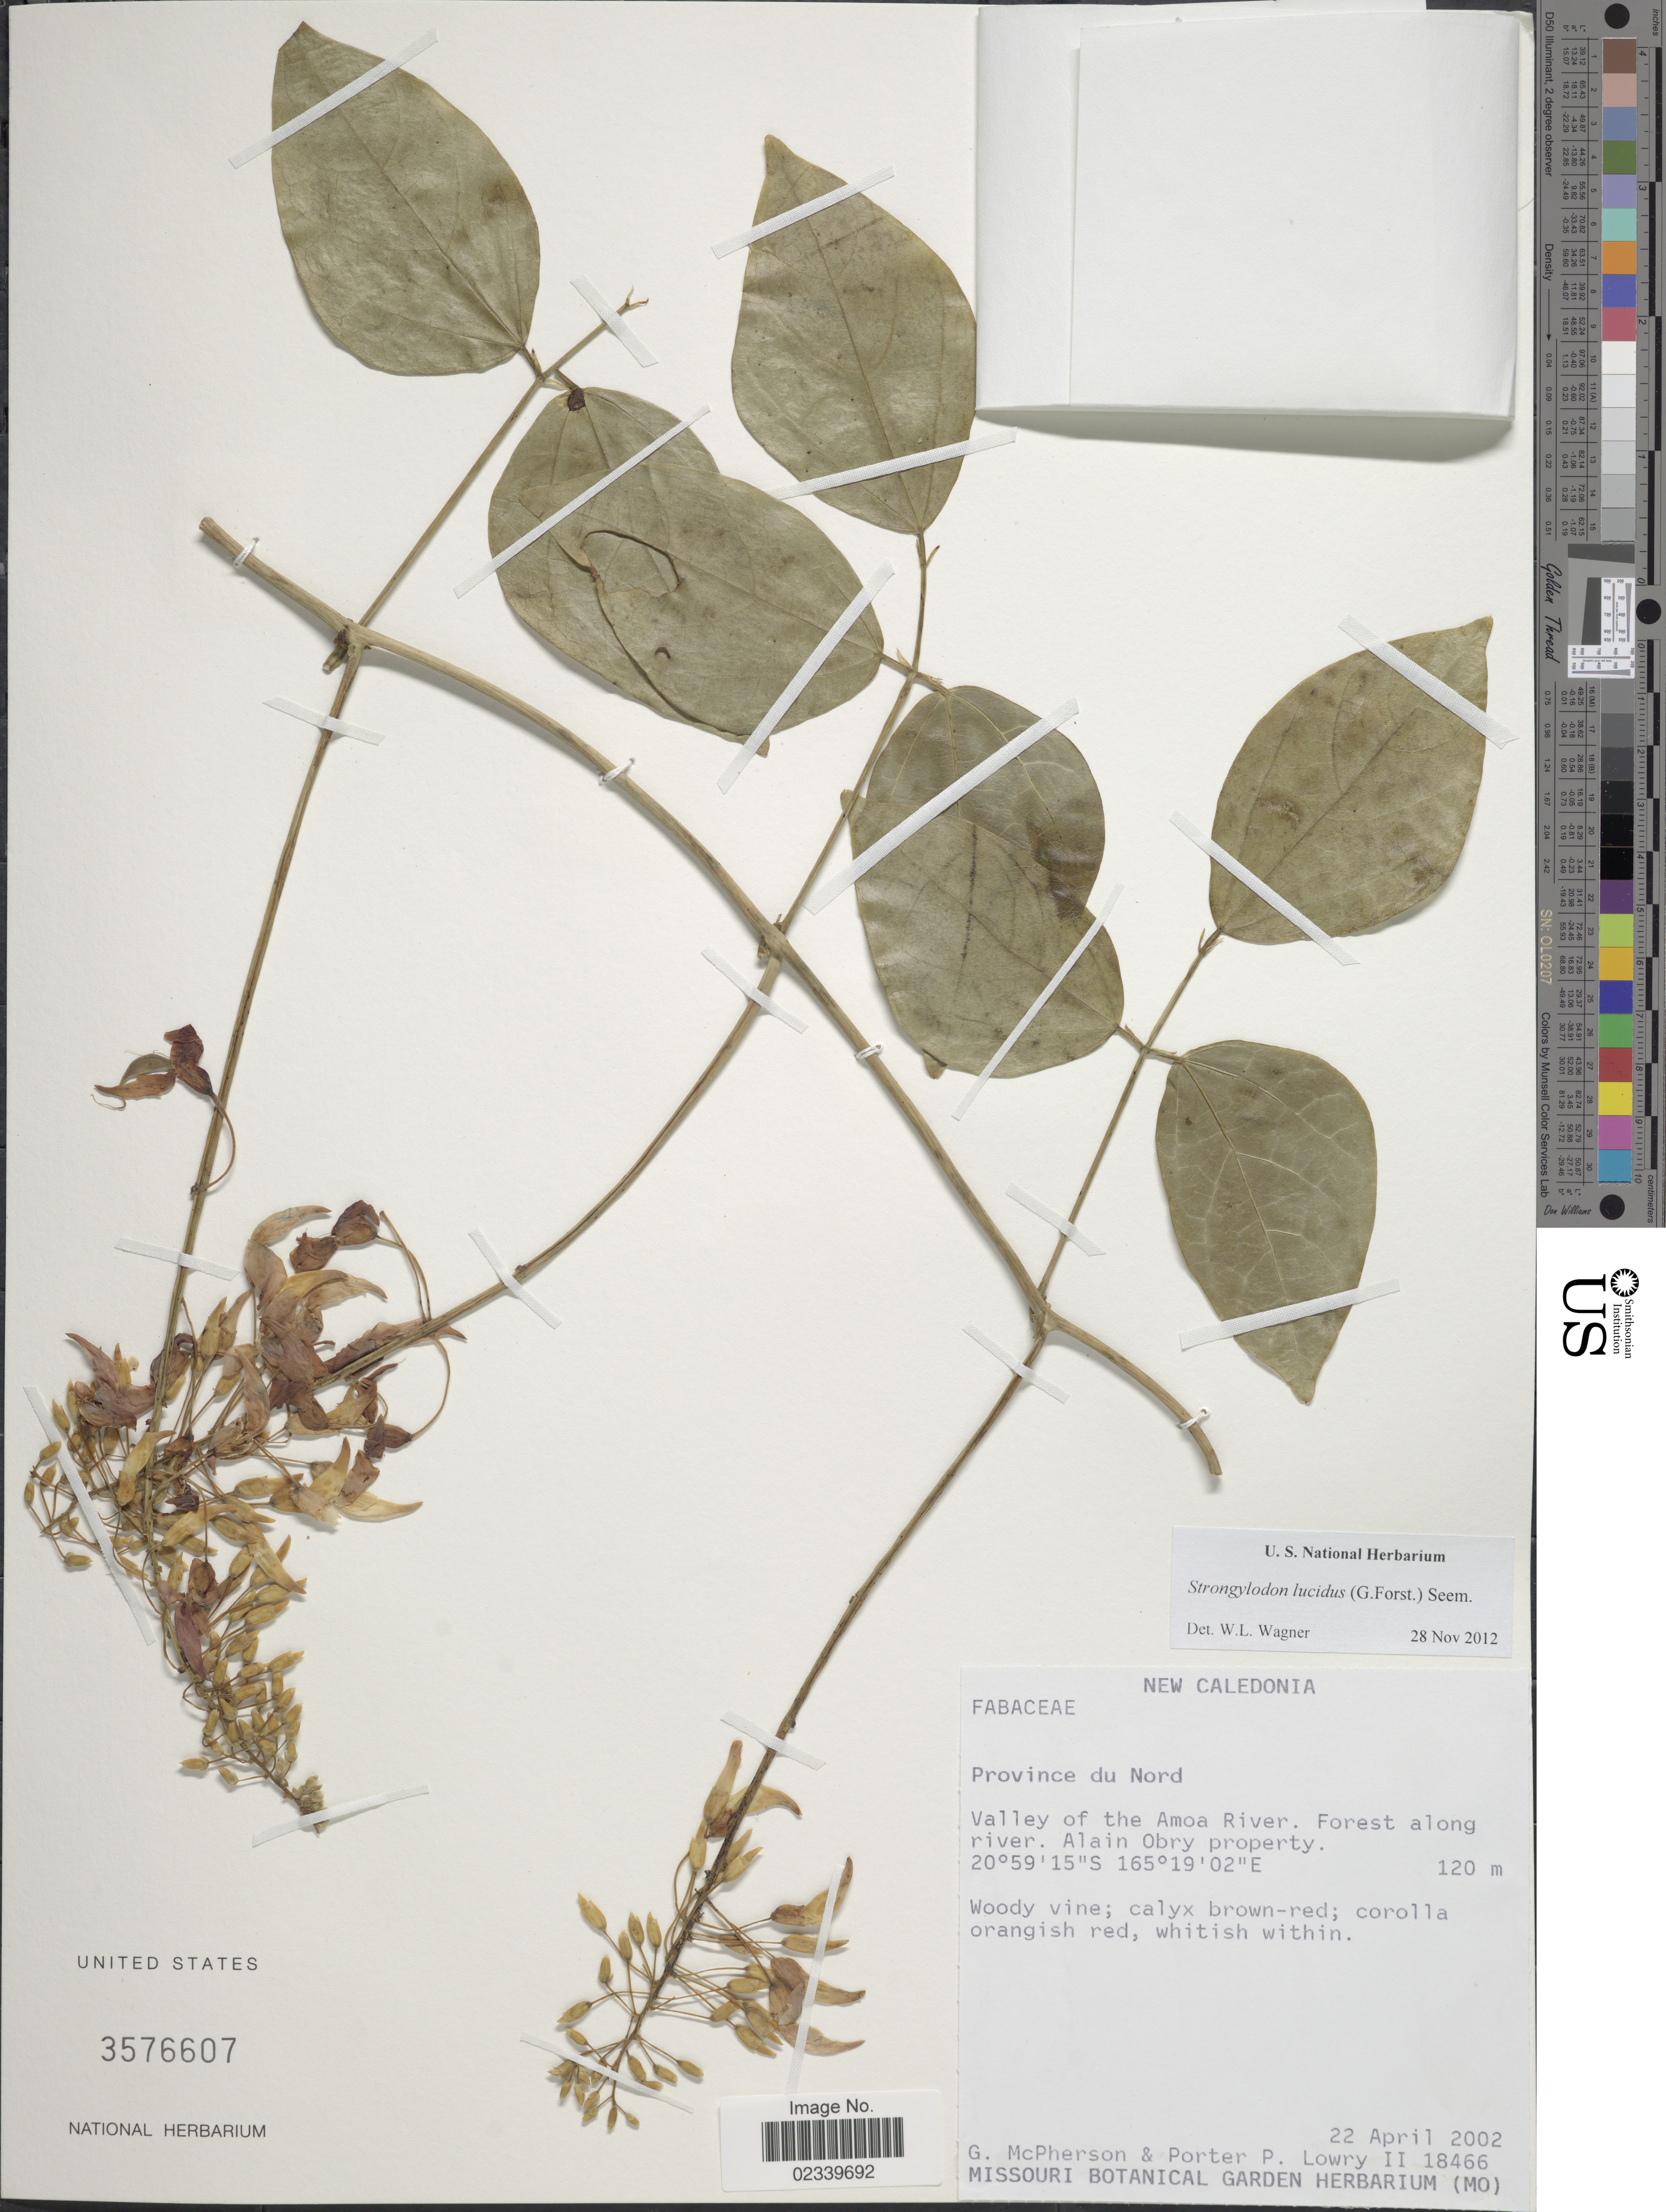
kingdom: Plantae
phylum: Tracheophyta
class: Magnoliopsida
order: Fabales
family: Fabaceae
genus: Strongylodon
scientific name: Strongylodon lucidus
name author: (G. Forst.) Seem.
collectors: G. McPherson & P. P. Lowry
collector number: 18466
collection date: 2002-04-22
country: New Caledonia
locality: Province du Nord. Valley of the Amoa River, Forest along river. Alain Obry property.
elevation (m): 120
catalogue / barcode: US 3576607